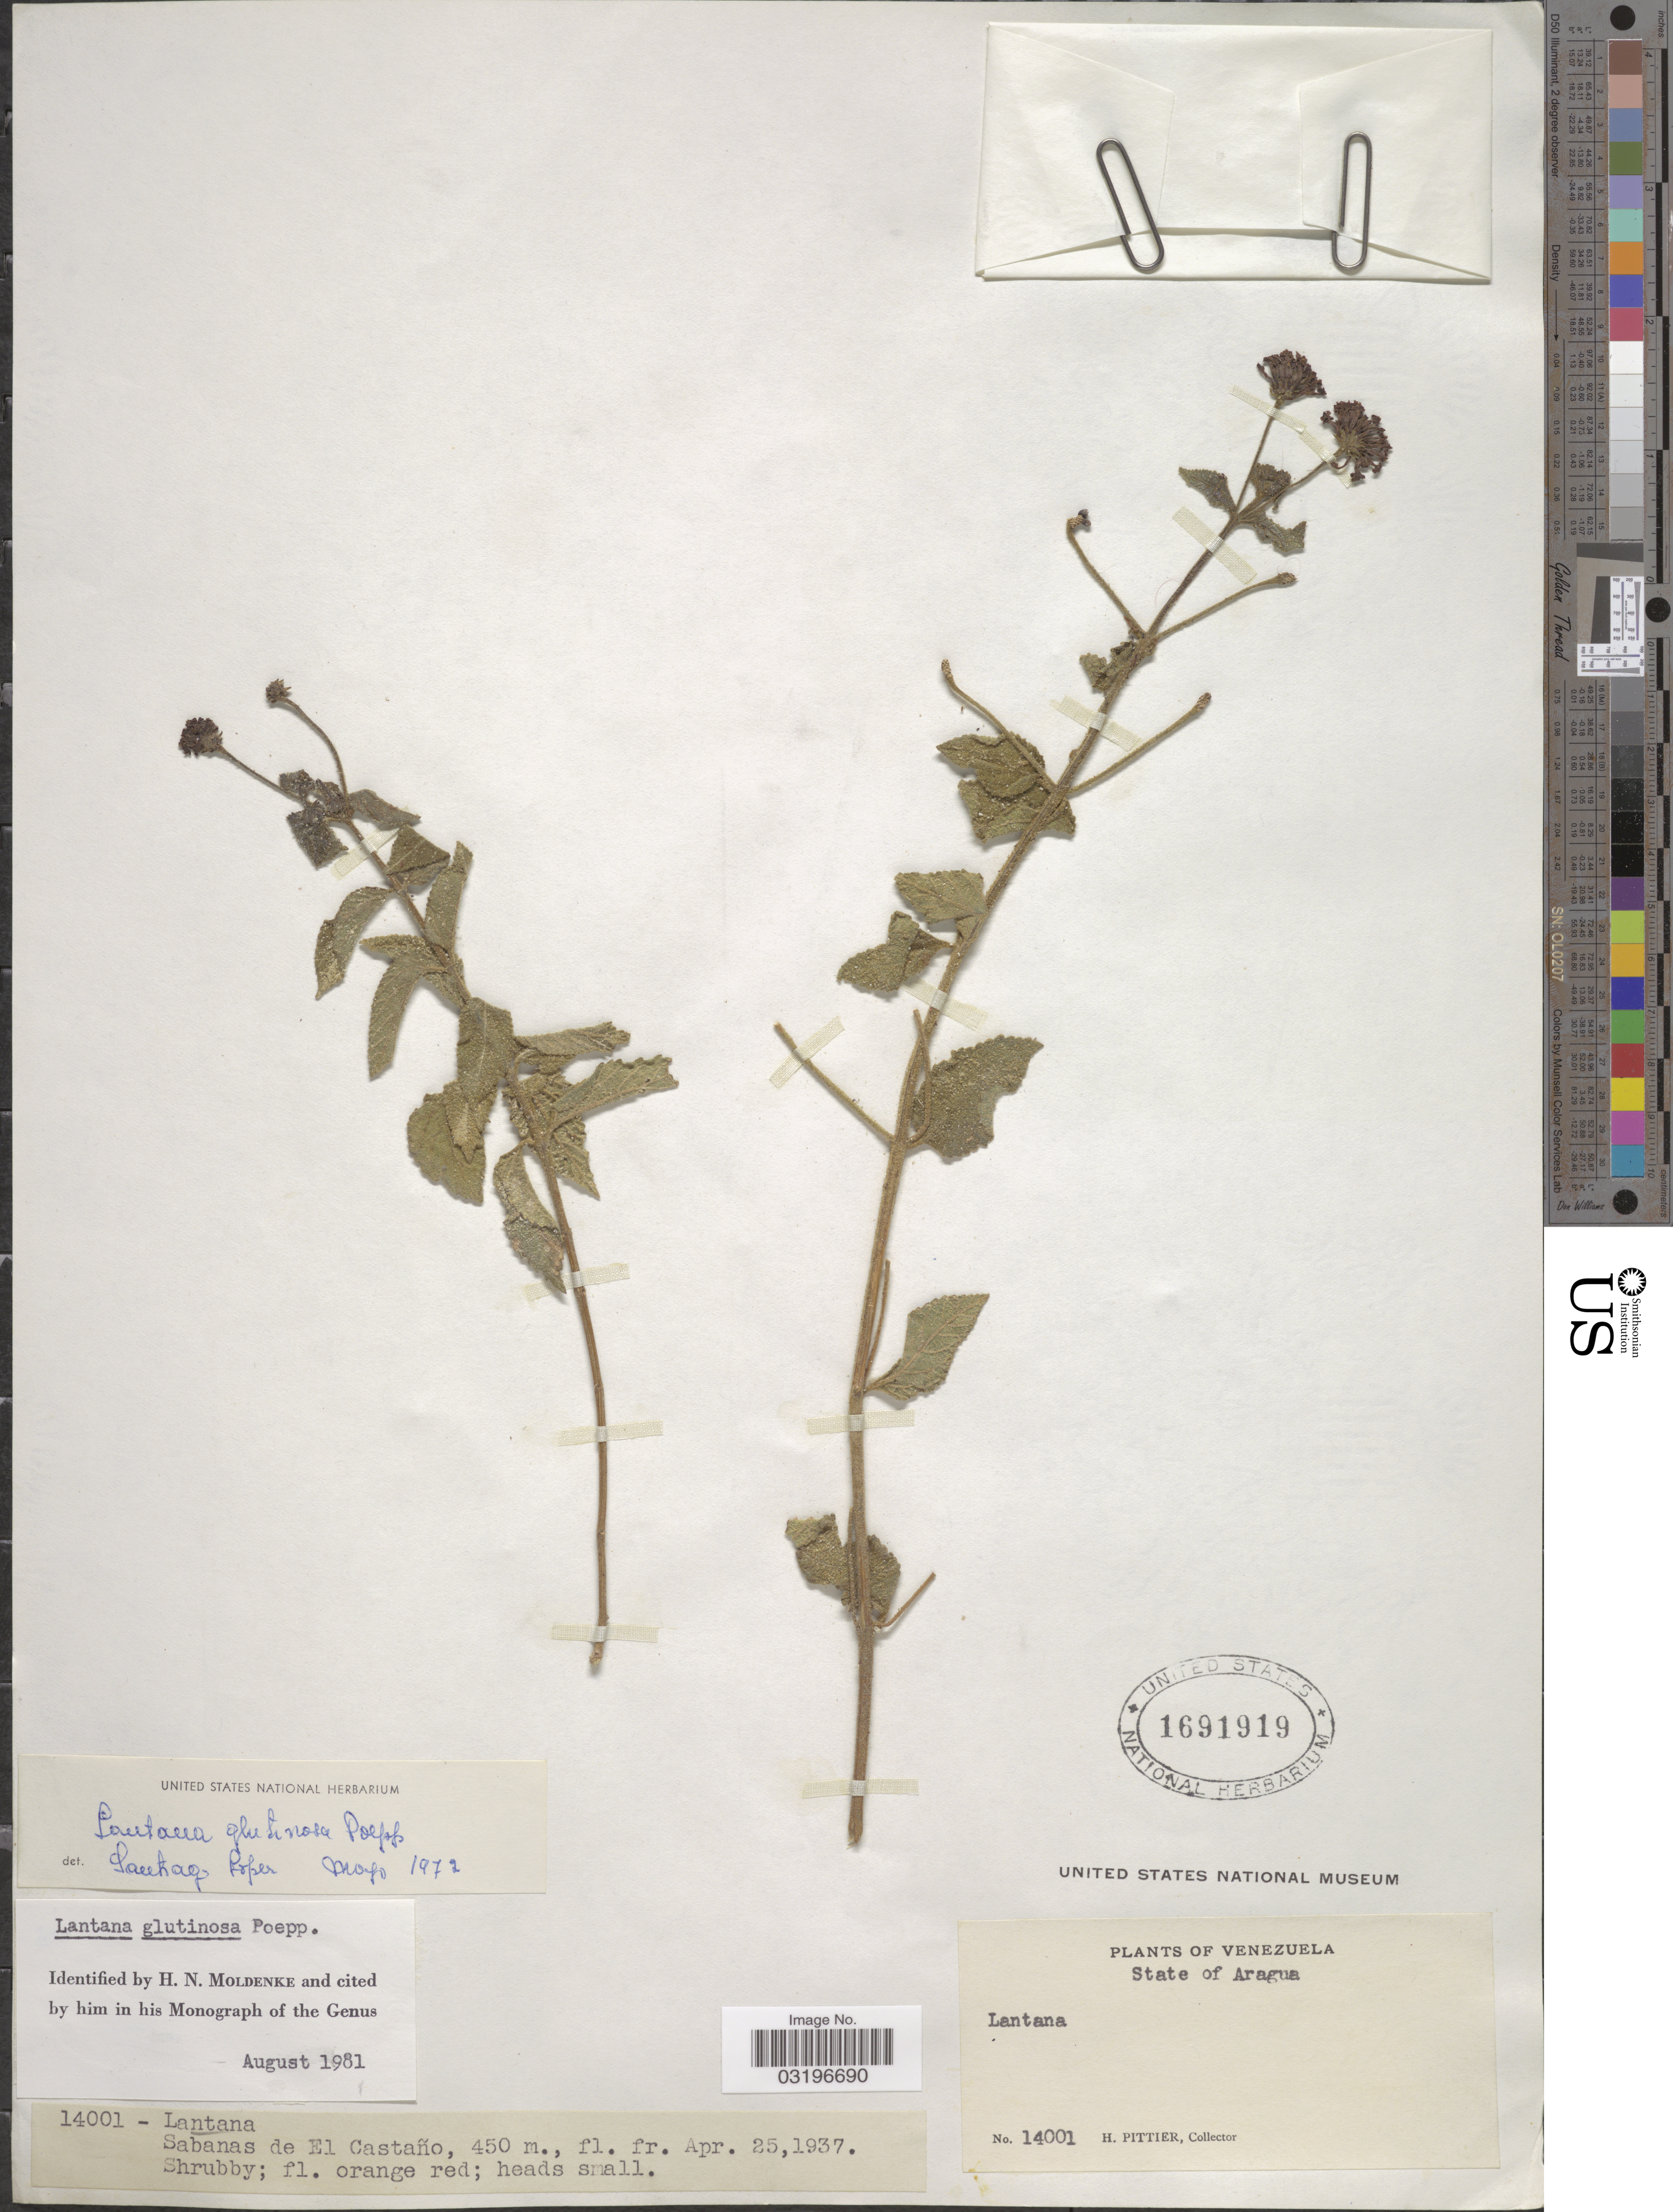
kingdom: Plantae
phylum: Tracheophyta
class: Magnoliopsida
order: Lamiales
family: Verbenaceae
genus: Lantana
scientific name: Lantana glutinosa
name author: Poepp.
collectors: H. F. Pittier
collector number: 14001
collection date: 1937-04-25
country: Venezuela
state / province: Aragua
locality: Sabanas de El Castaño.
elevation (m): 450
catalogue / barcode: US 1691919